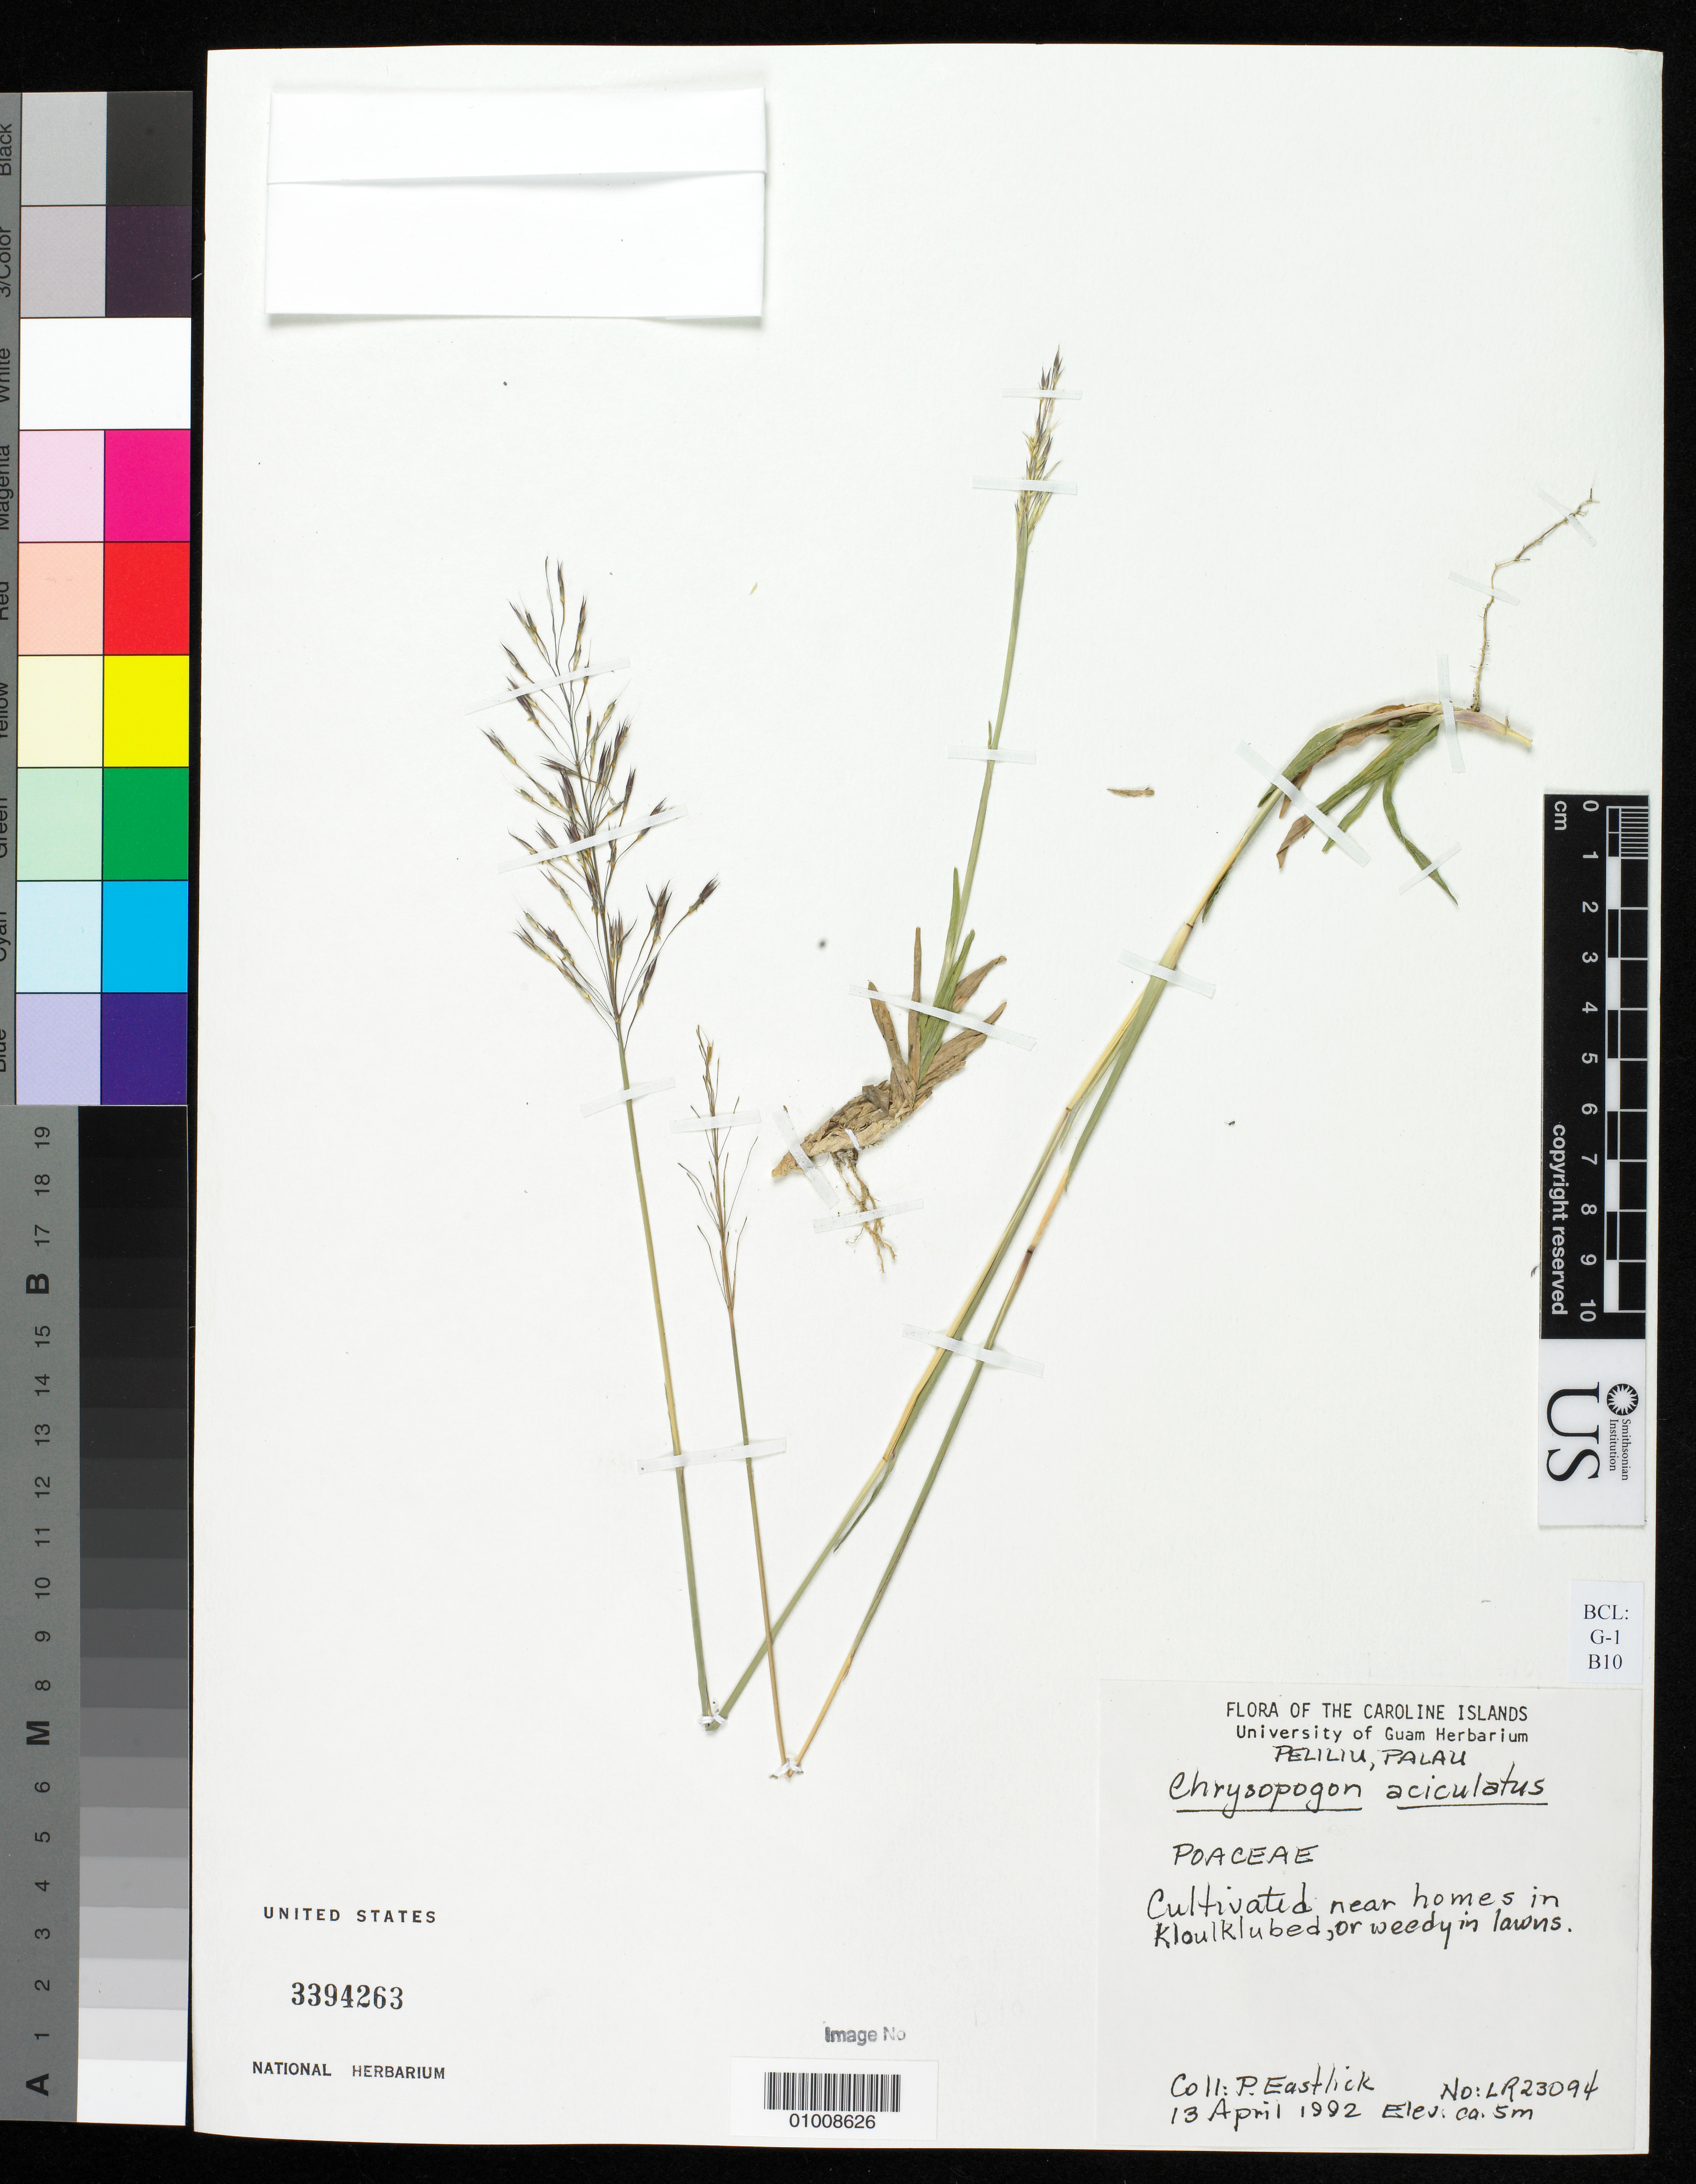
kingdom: Plantae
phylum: Tracheophyta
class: Liliopsida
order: Poales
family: Poaceae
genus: Chrysopogon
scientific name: Chrysopogon aciculatus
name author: (Retz.) Trin.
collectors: P. Eastlick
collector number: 23094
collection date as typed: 13 Apr 1992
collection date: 1992-04-13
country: Palau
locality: Palauk, Peliliu, Near homes in Kloulklubed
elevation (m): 5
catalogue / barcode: US 3394263